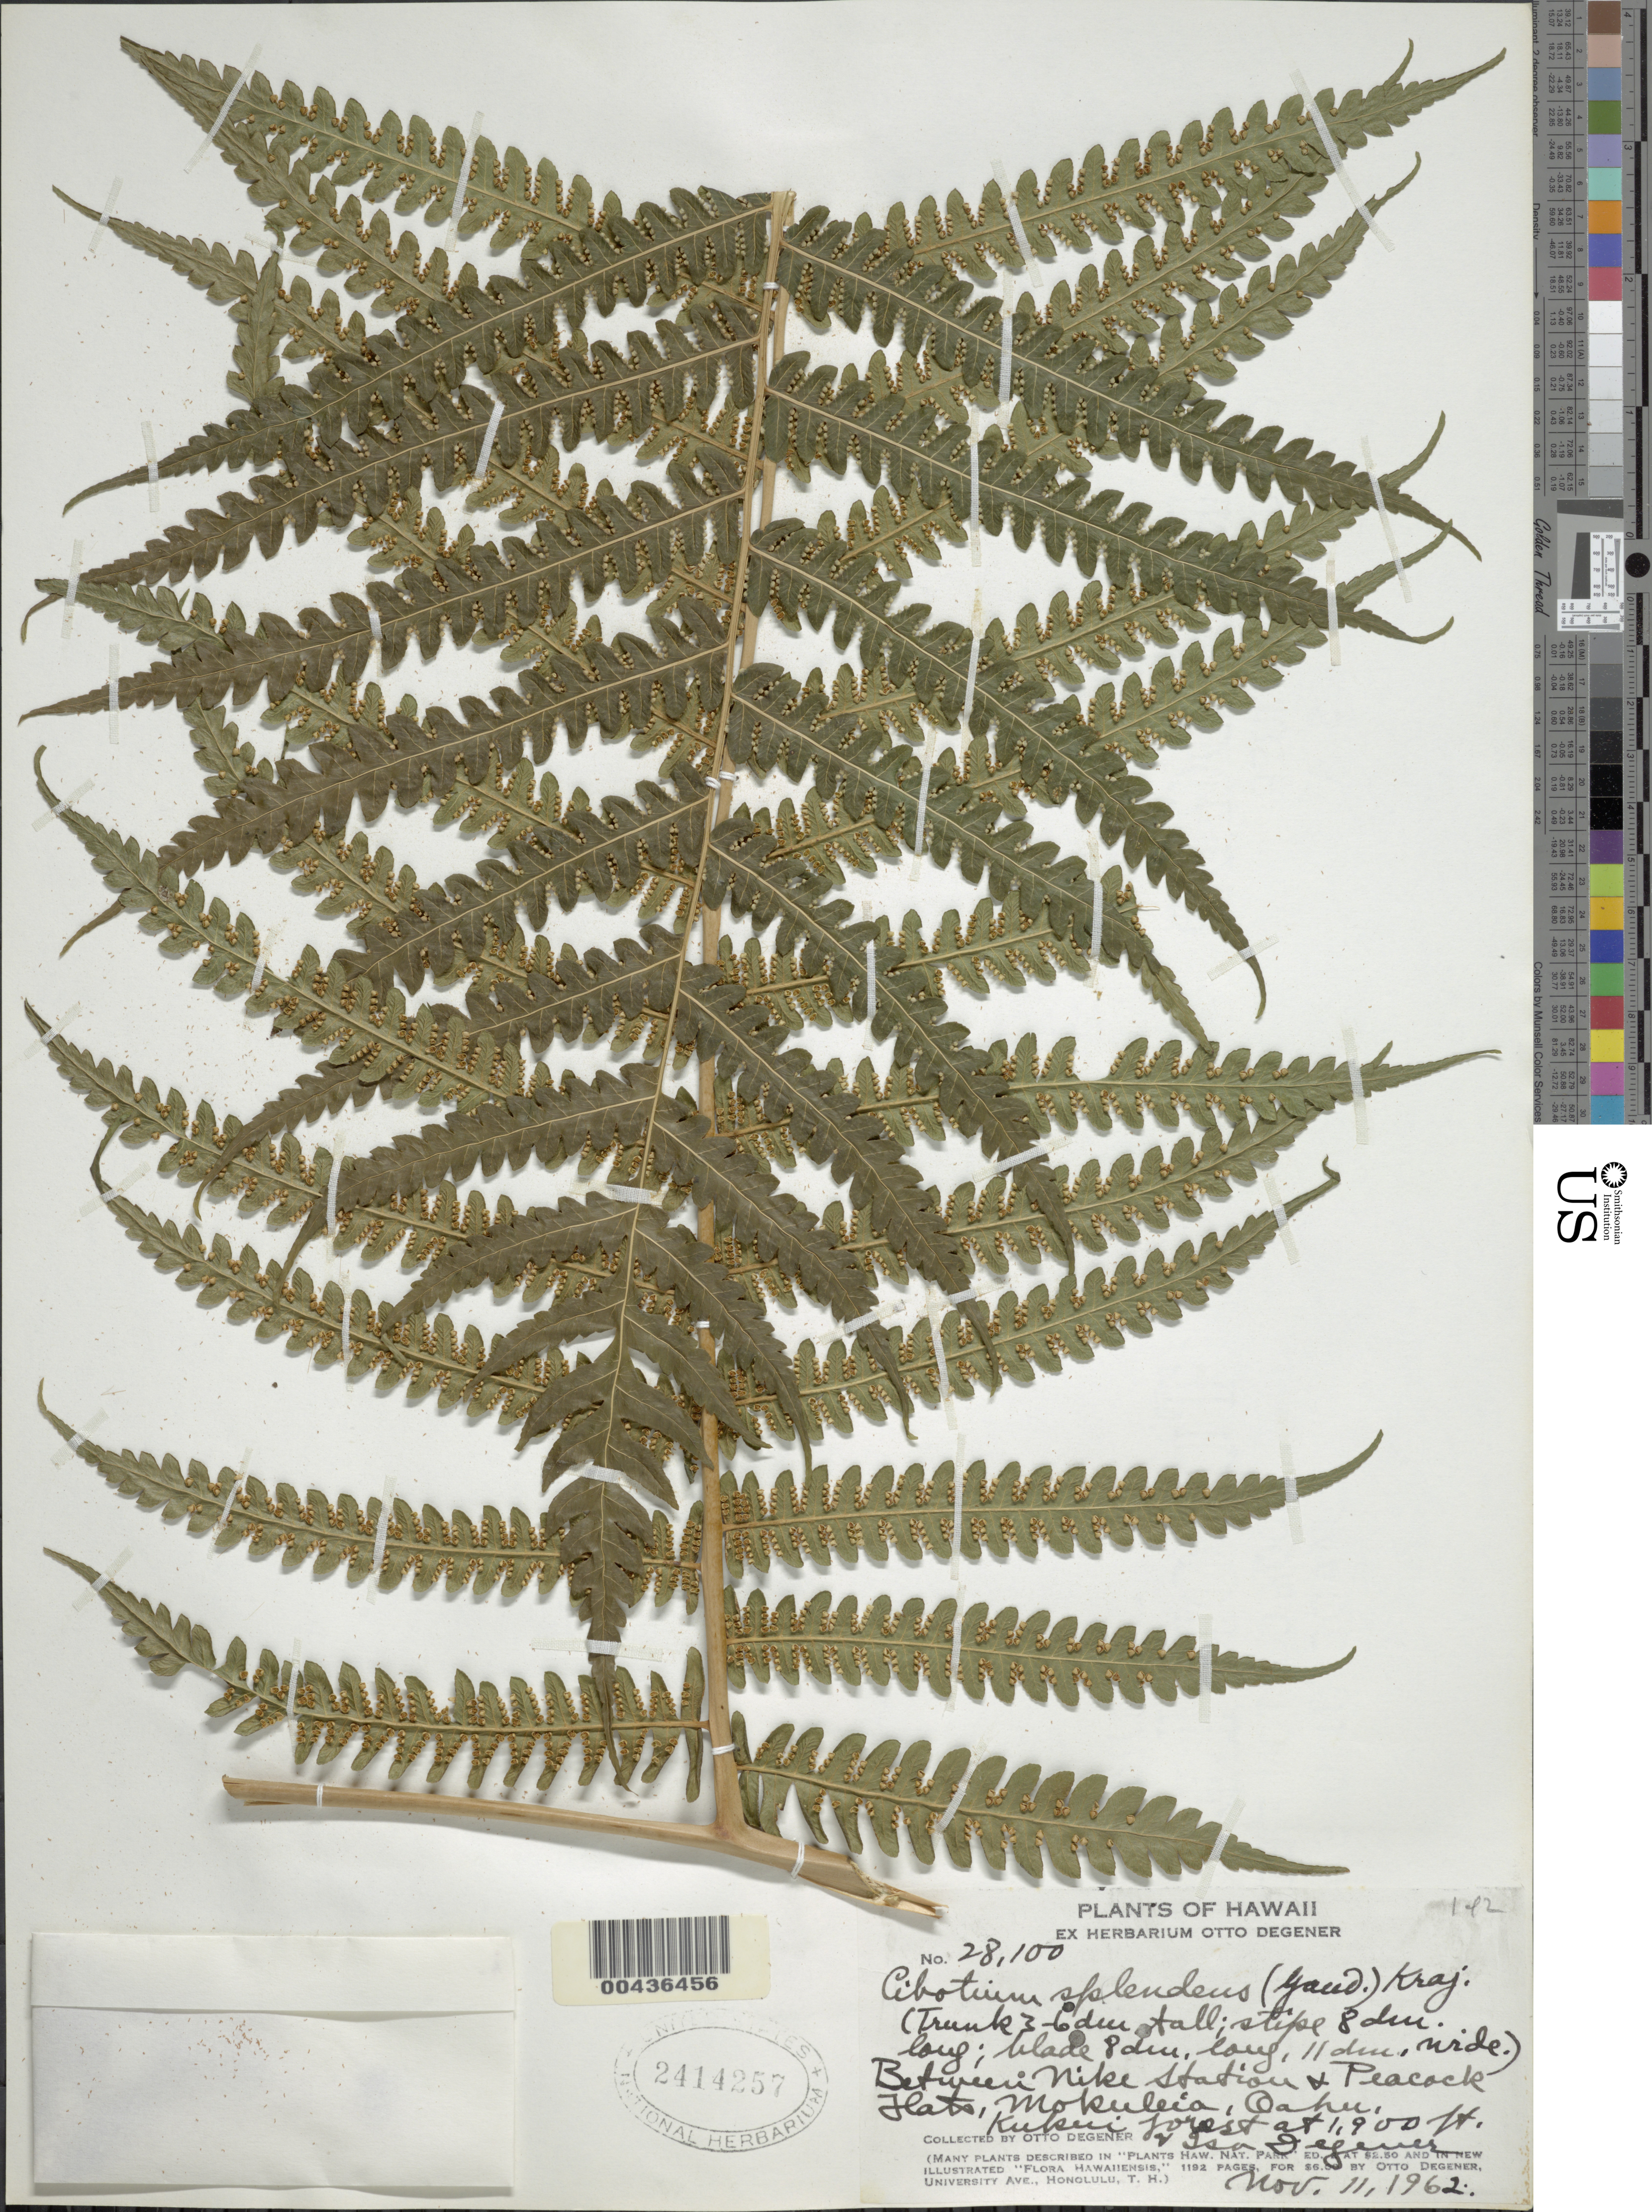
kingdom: Plantae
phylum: Tracheophyta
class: Polypodiopsida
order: Cyatheales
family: Cibotiaceae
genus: Cibotium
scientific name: Cibotium chamissoi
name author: Kaulf.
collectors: O. Degener & I. Degener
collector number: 28100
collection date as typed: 11 Nov 1962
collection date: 1962-11-11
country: United States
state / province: Hawaii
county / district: Honolulu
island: Oahu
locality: Between Nike Station and Peacock Flats, Mokuleia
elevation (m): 579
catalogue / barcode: US 2414257